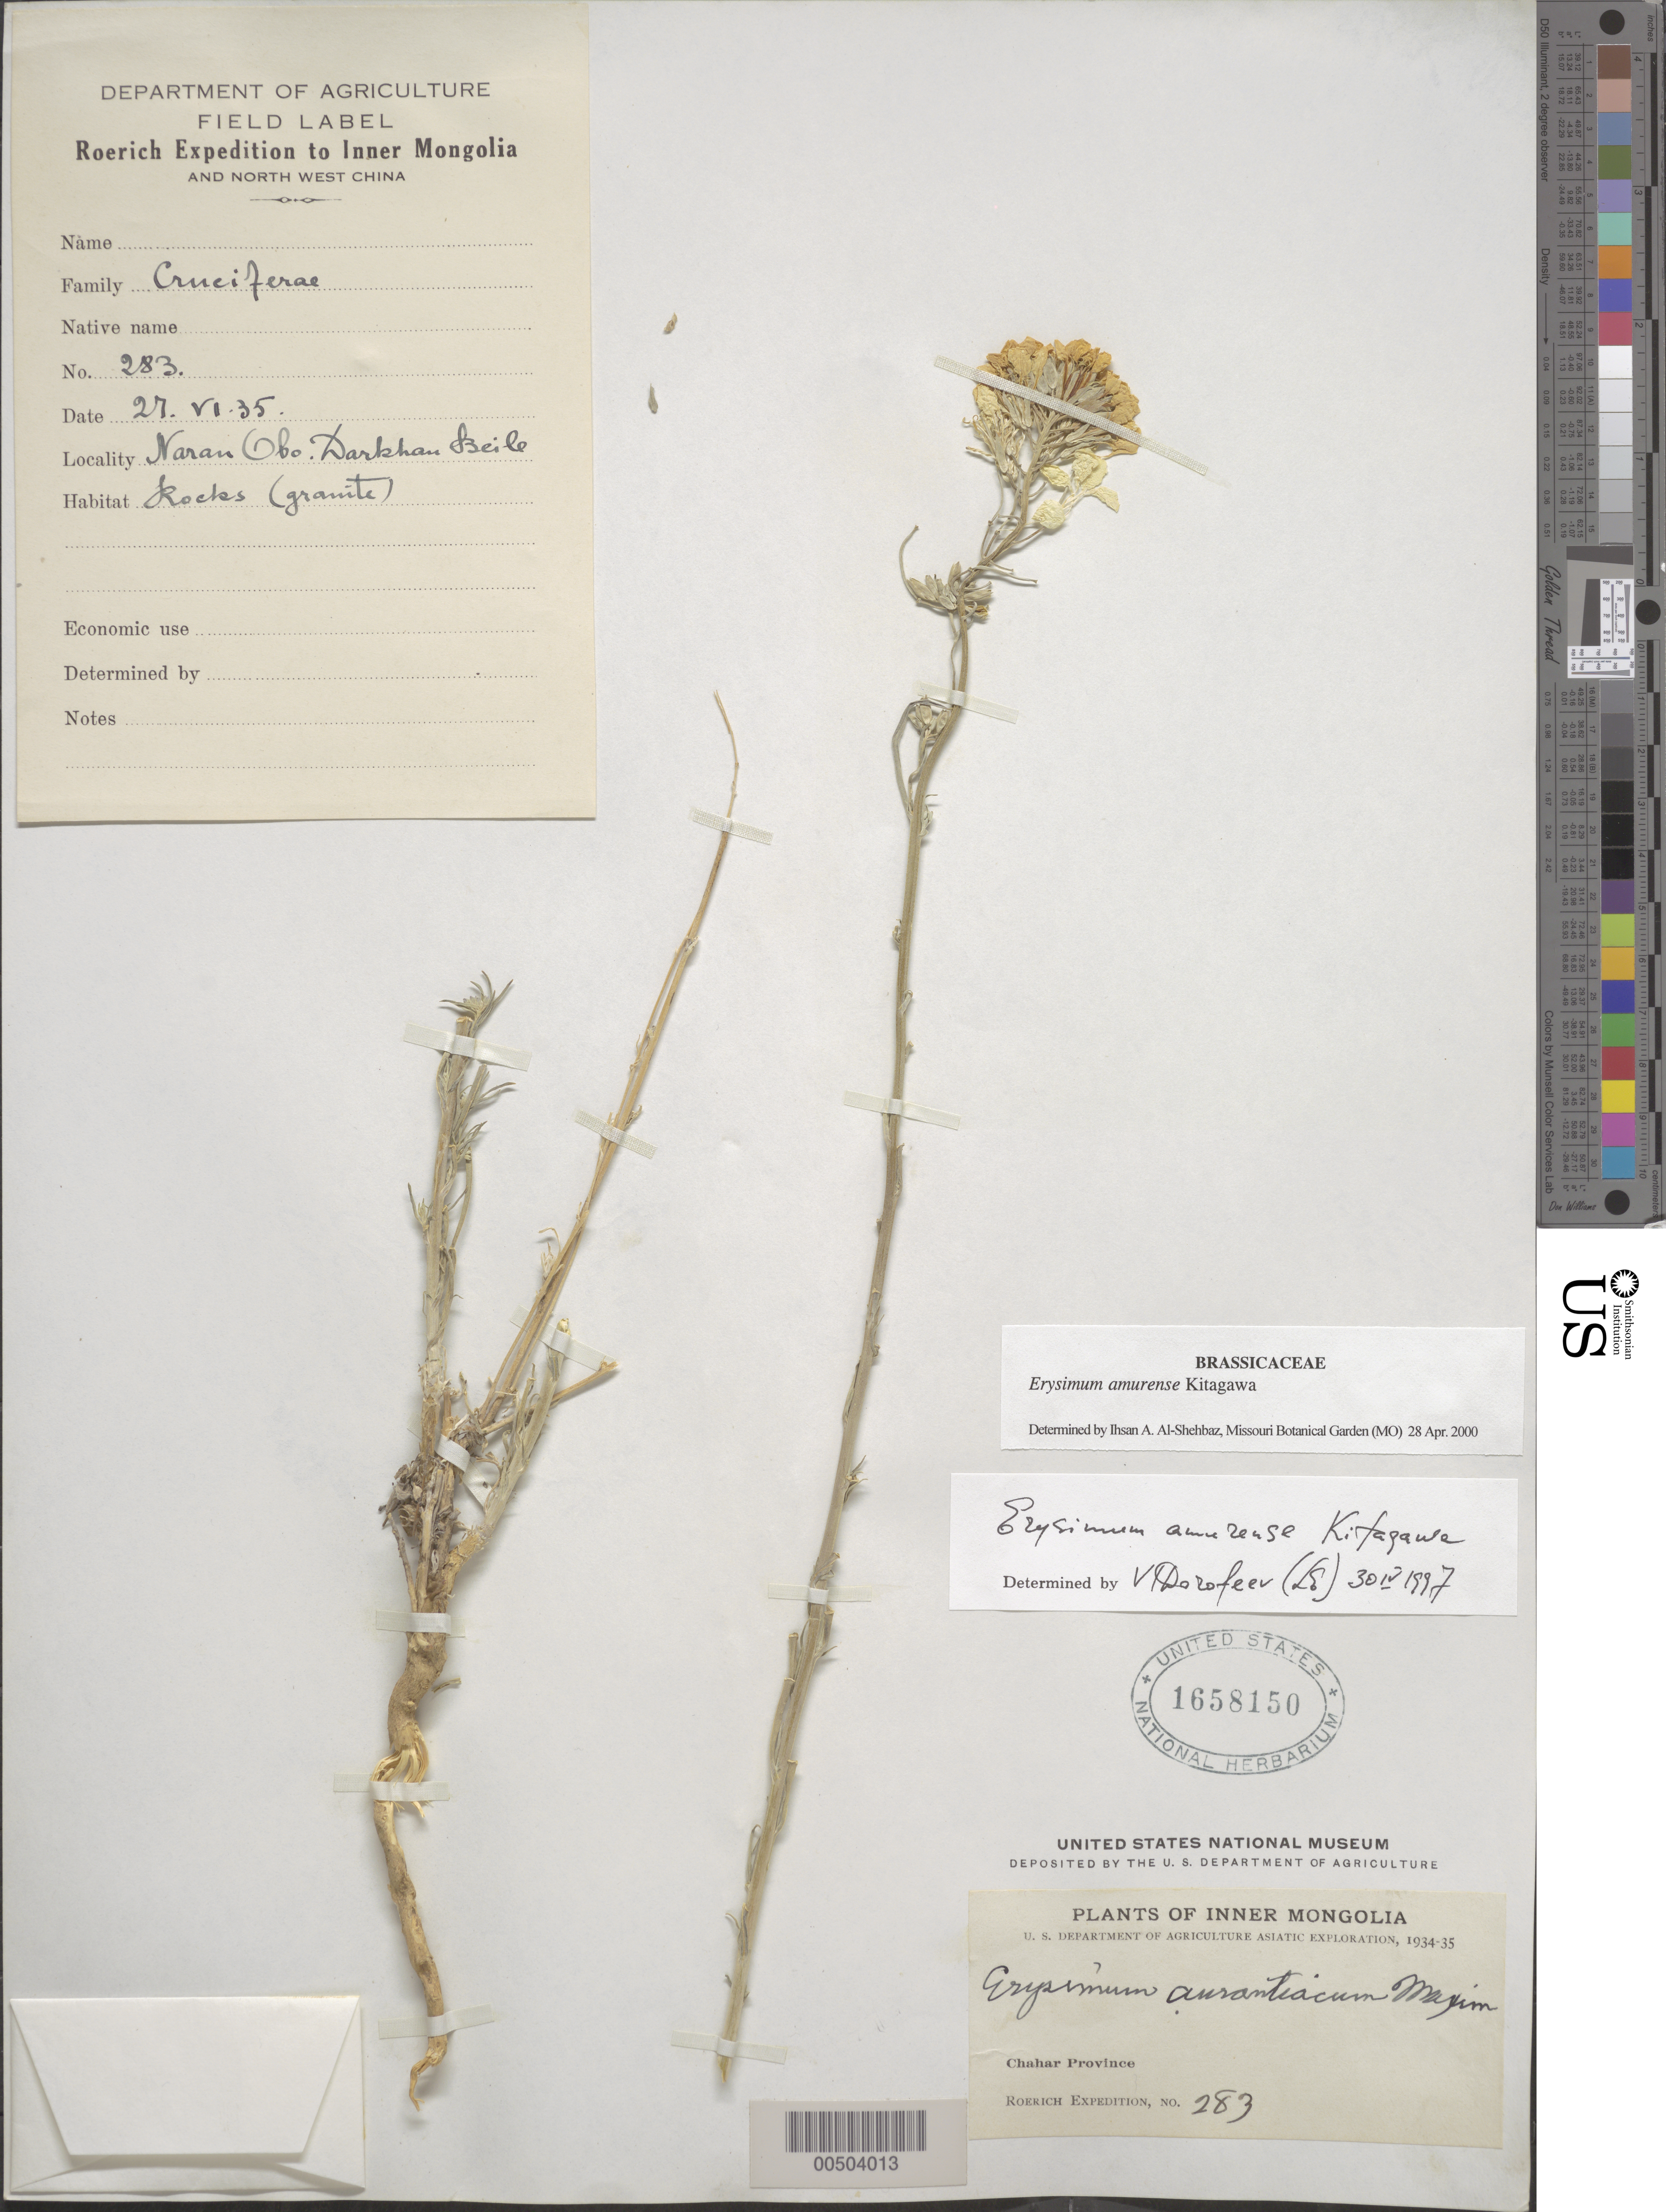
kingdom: Plantae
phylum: Tracheophyta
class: Magnoliopsida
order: Brassicales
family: Brassicaceae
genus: Erysimum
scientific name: Erysimum aurantiacum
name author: Maxim.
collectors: N. Roerich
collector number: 283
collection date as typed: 27 Jun 1935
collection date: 1935-06-27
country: China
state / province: Nei Monggol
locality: Naran Olo Darkhan Sreile, Chahar Prov.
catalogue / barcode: US 1658150